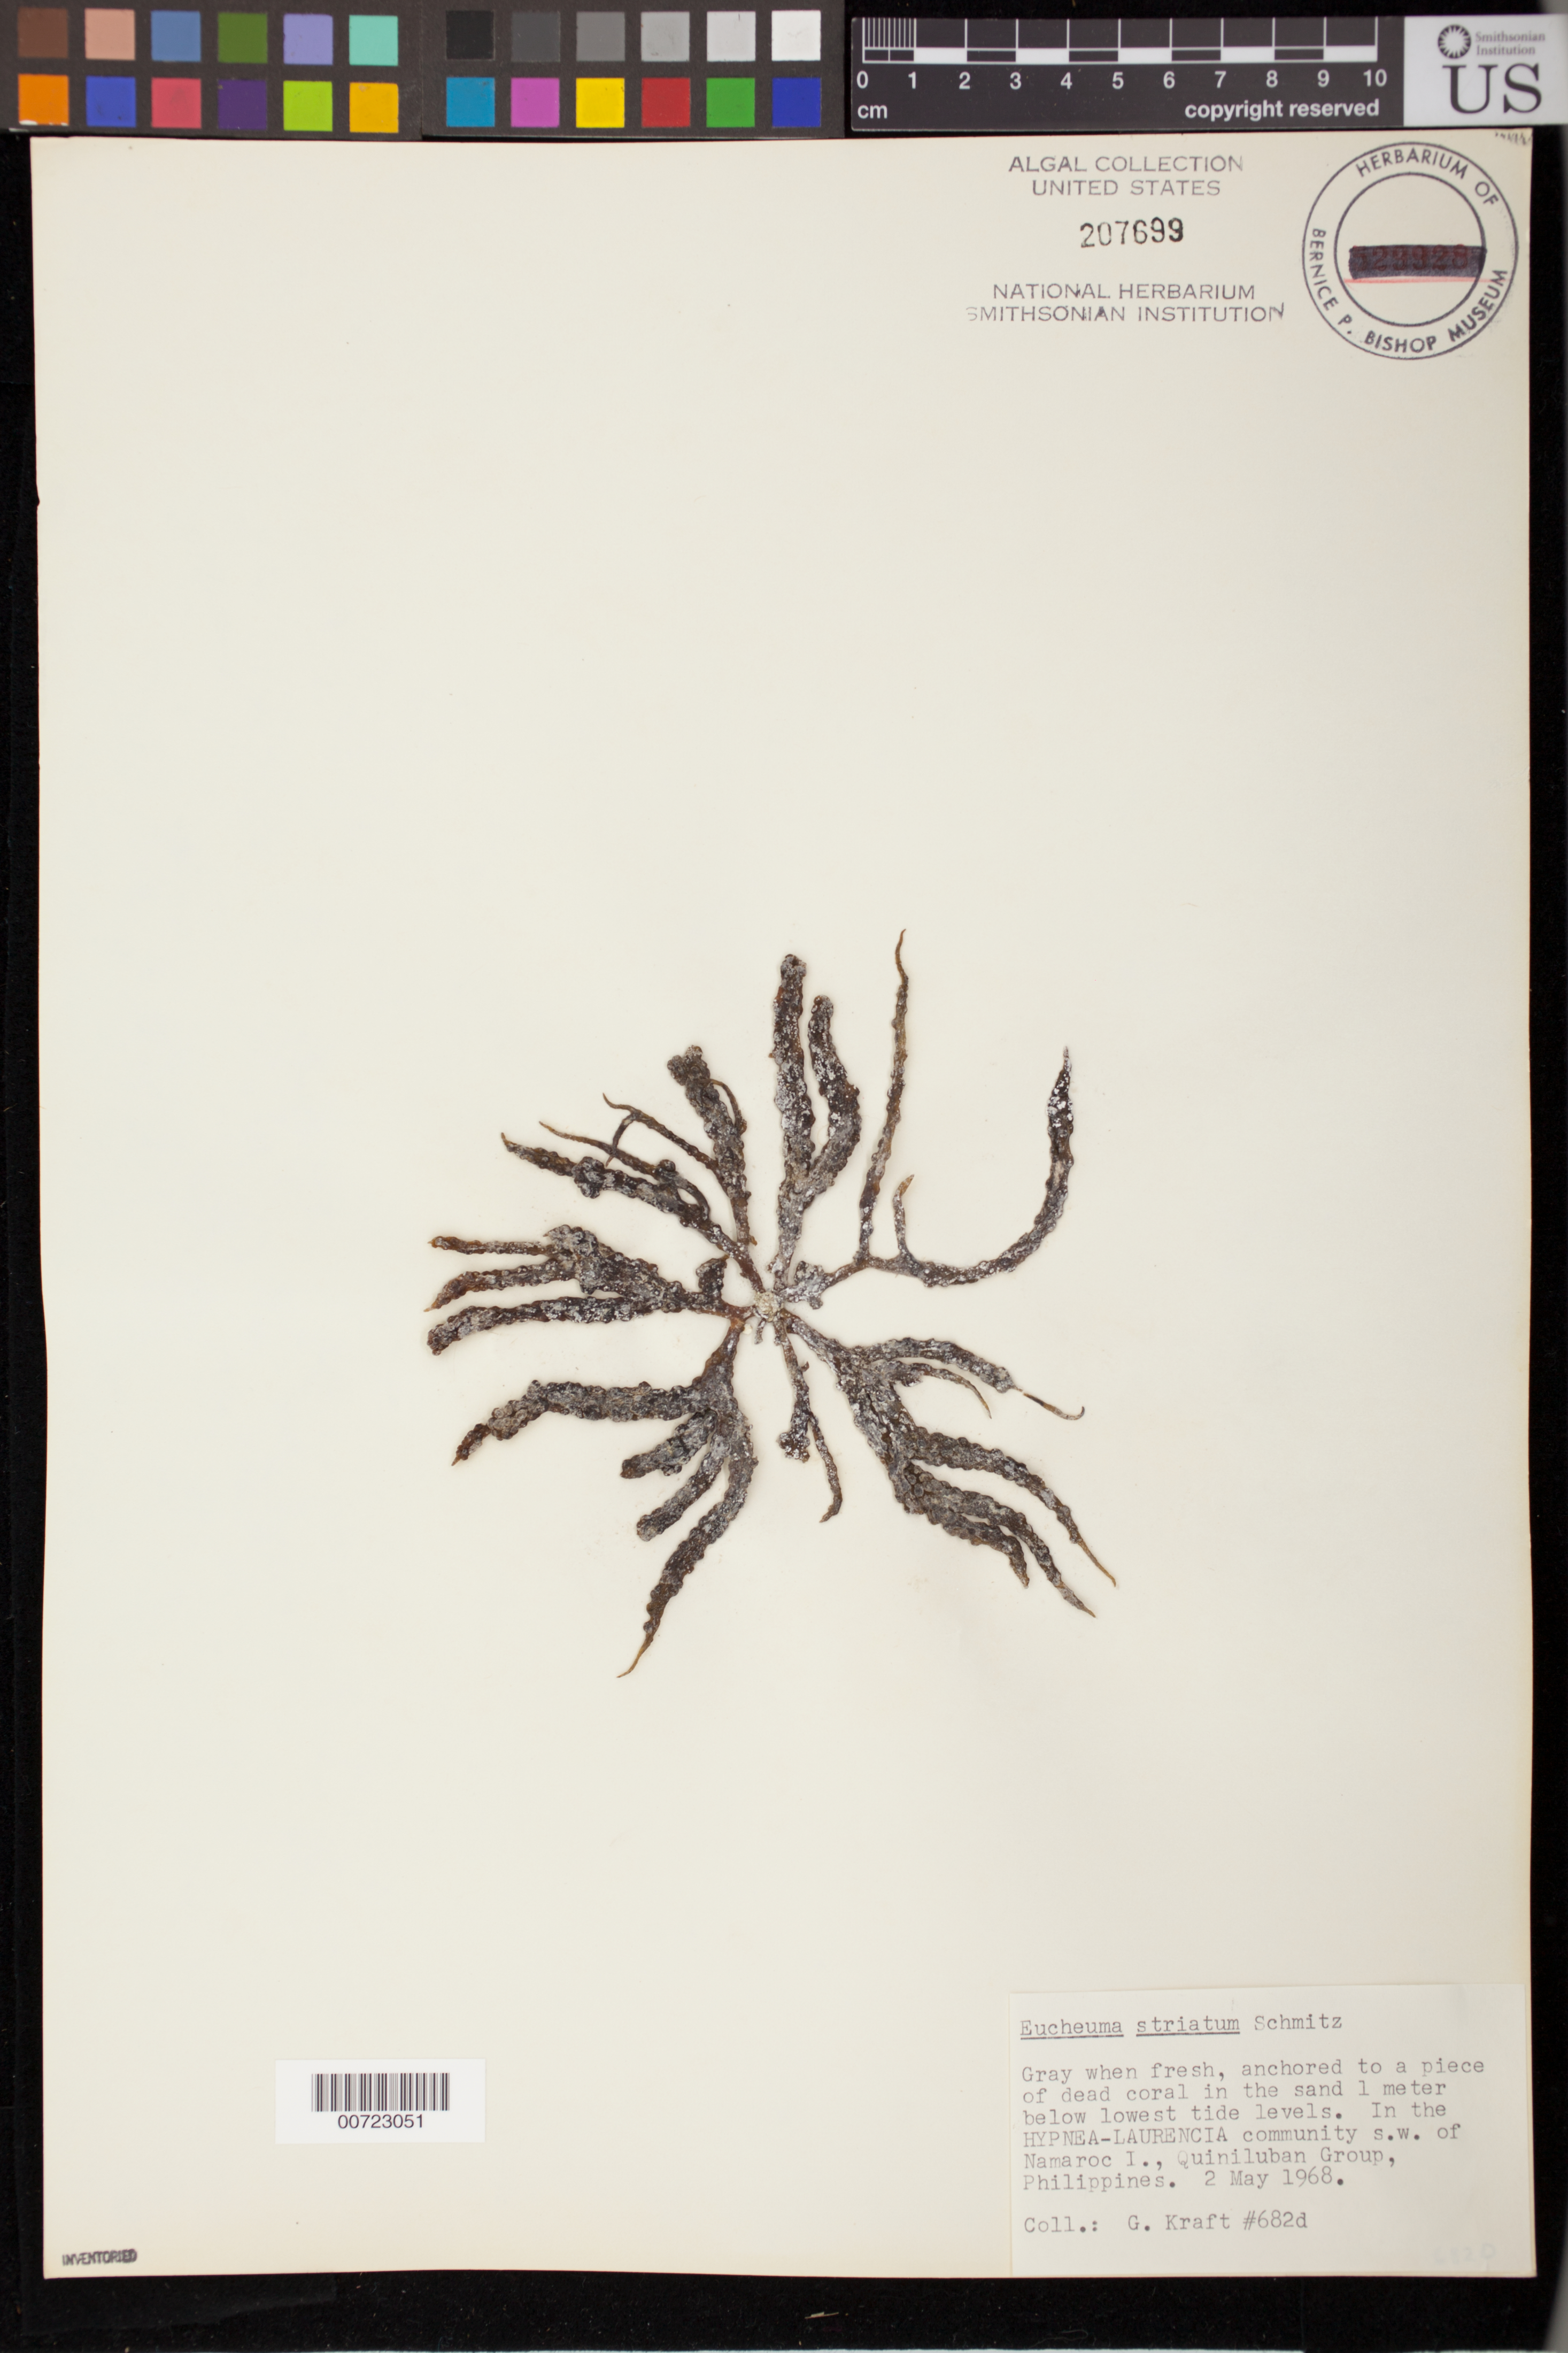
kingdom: Plantae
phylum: Rhodophyta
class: Florideophyceae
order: Gigartinales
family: Solieriaceae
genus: Kappaphycus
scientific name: Kappaphycus striatum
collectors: G. T. Kraft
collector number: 682d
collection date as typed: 02 May 1968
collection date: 1968-05-02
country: Philippines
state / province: Mimaropa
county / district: Palawan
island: Quiniluban Group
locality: Southwest of Namaroc Islet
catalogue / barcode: US 207699